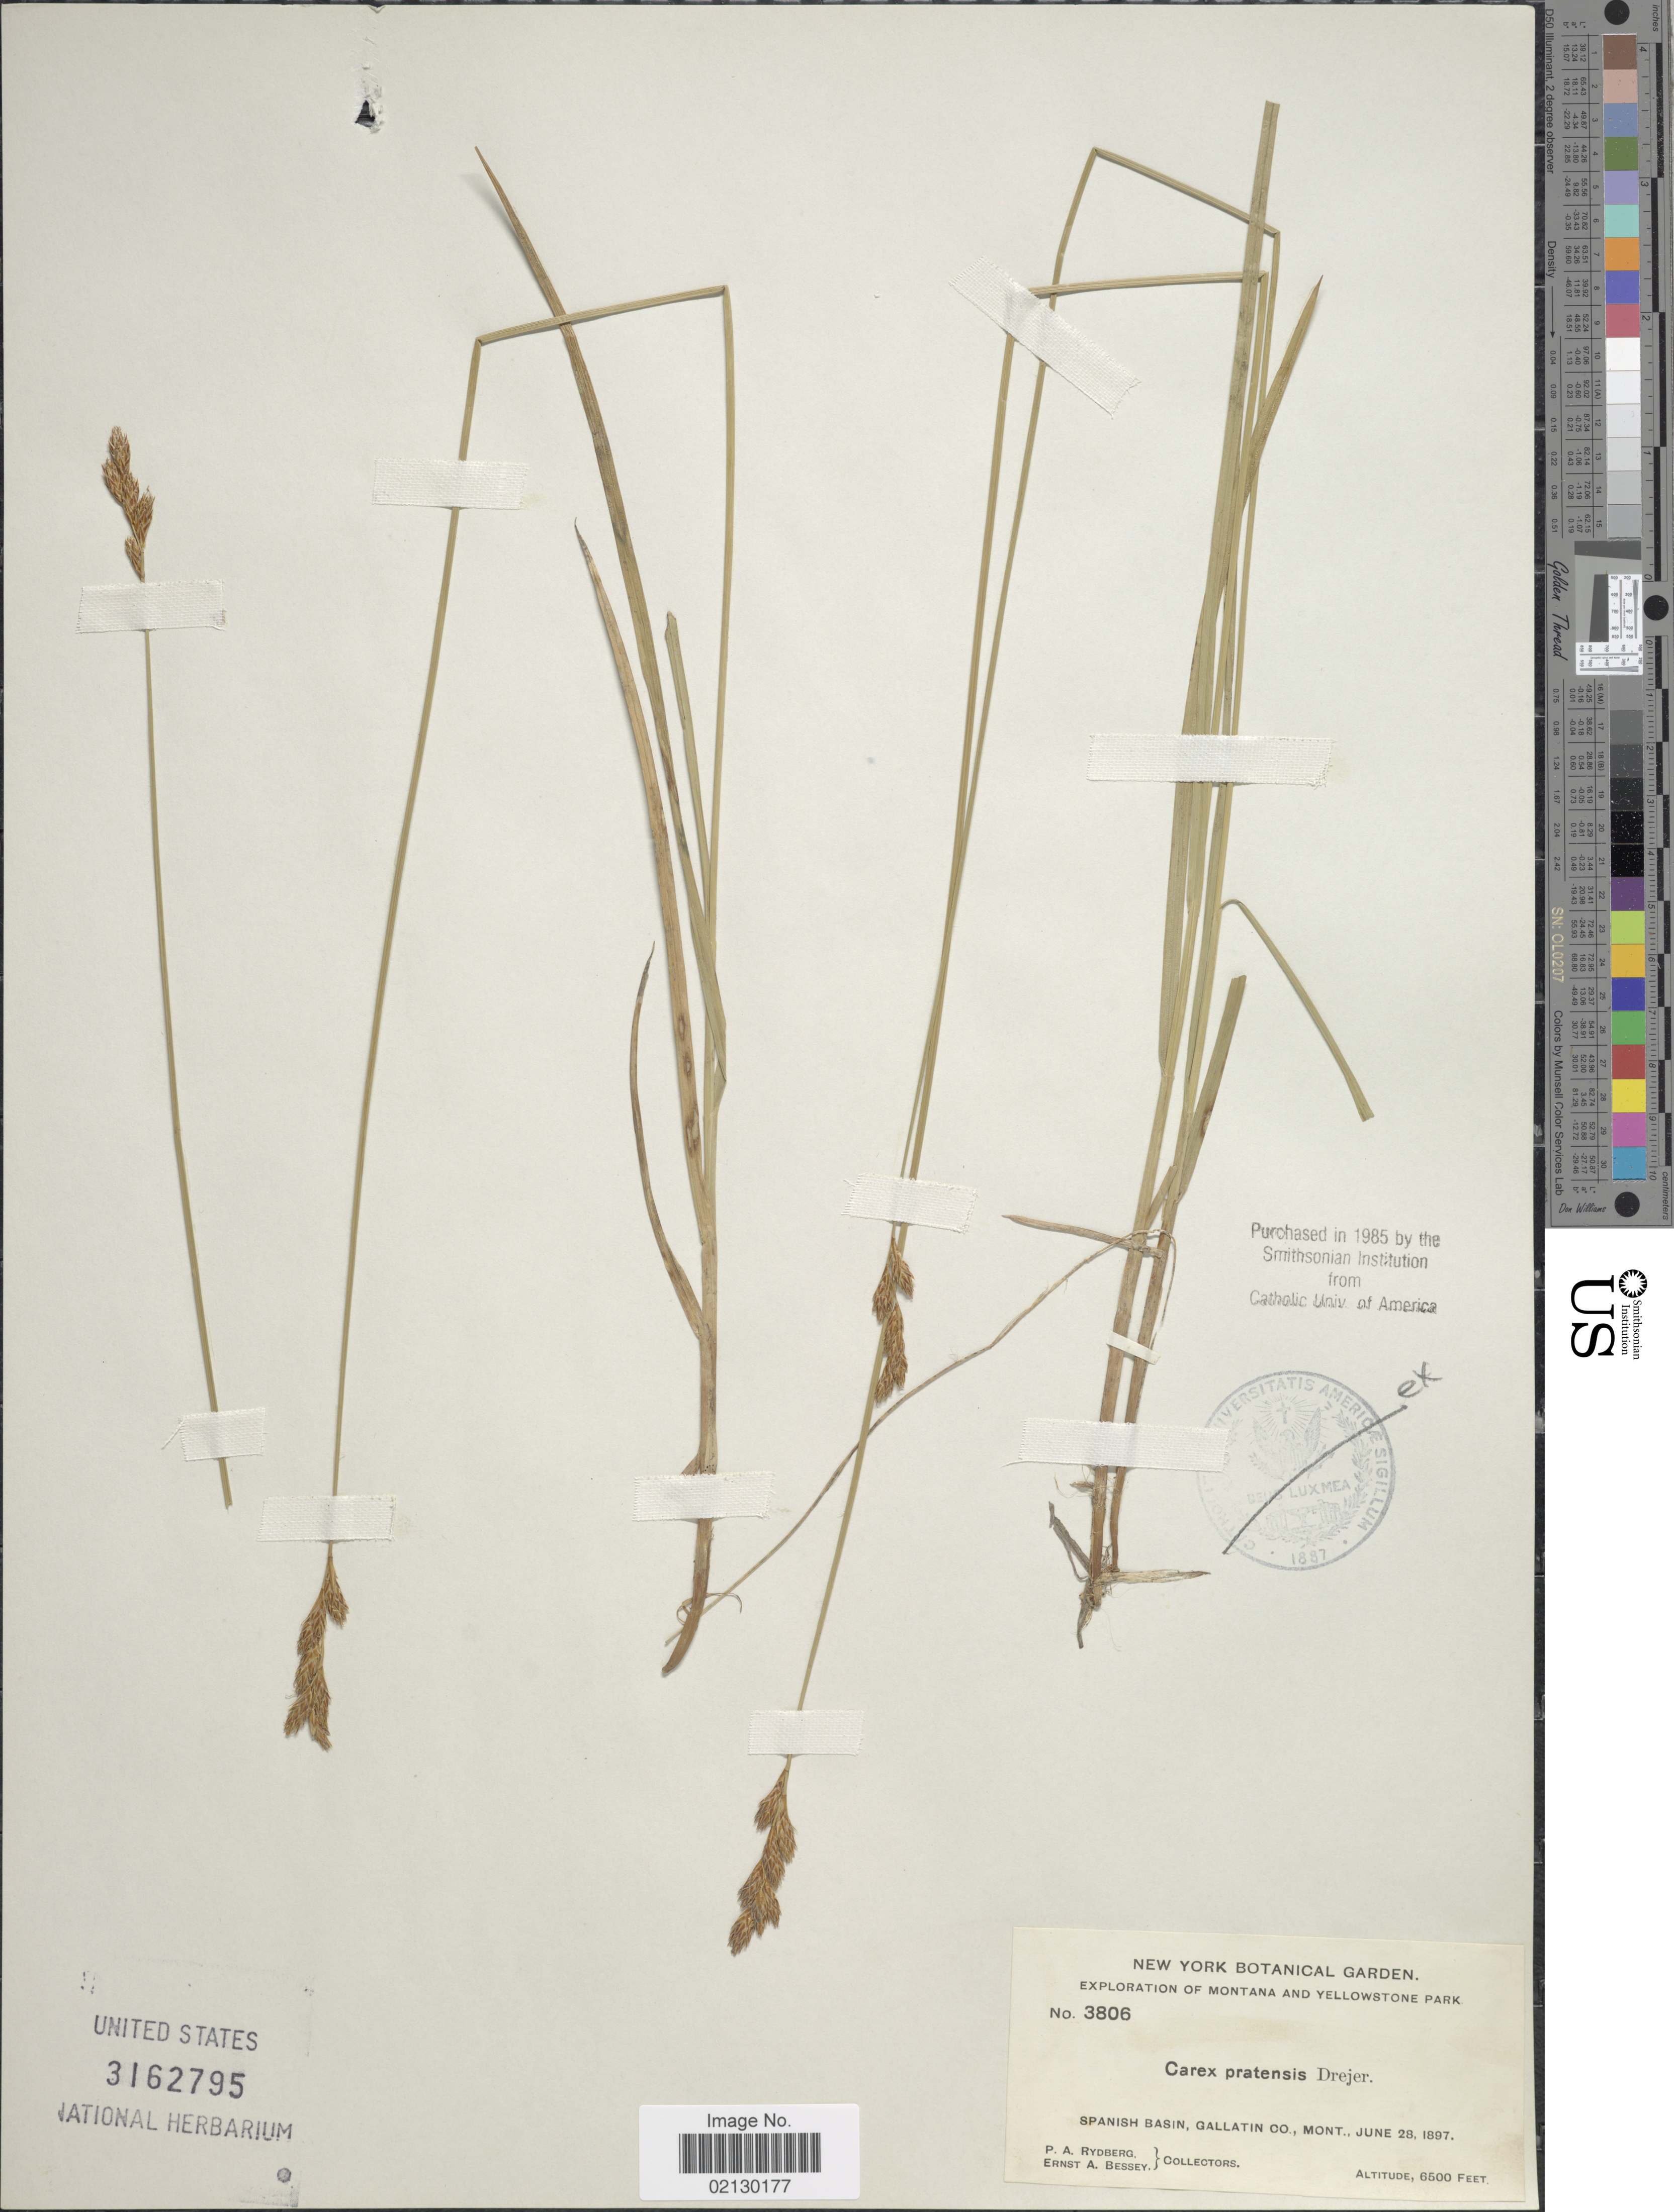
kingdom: Plantae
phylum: Tracheophyta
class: Liliopsida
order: Poales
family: Cyperaceae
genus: Carex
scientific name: Carex praticola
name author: Rydb.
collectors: P. A. Rydberg & E. A. Bessey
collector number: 3806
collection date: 1897-06-28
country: United States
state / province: Montana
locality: Spanish Basin, Gallatin Co. Yellowstone Park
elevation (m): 1981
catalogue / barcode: US 3162795